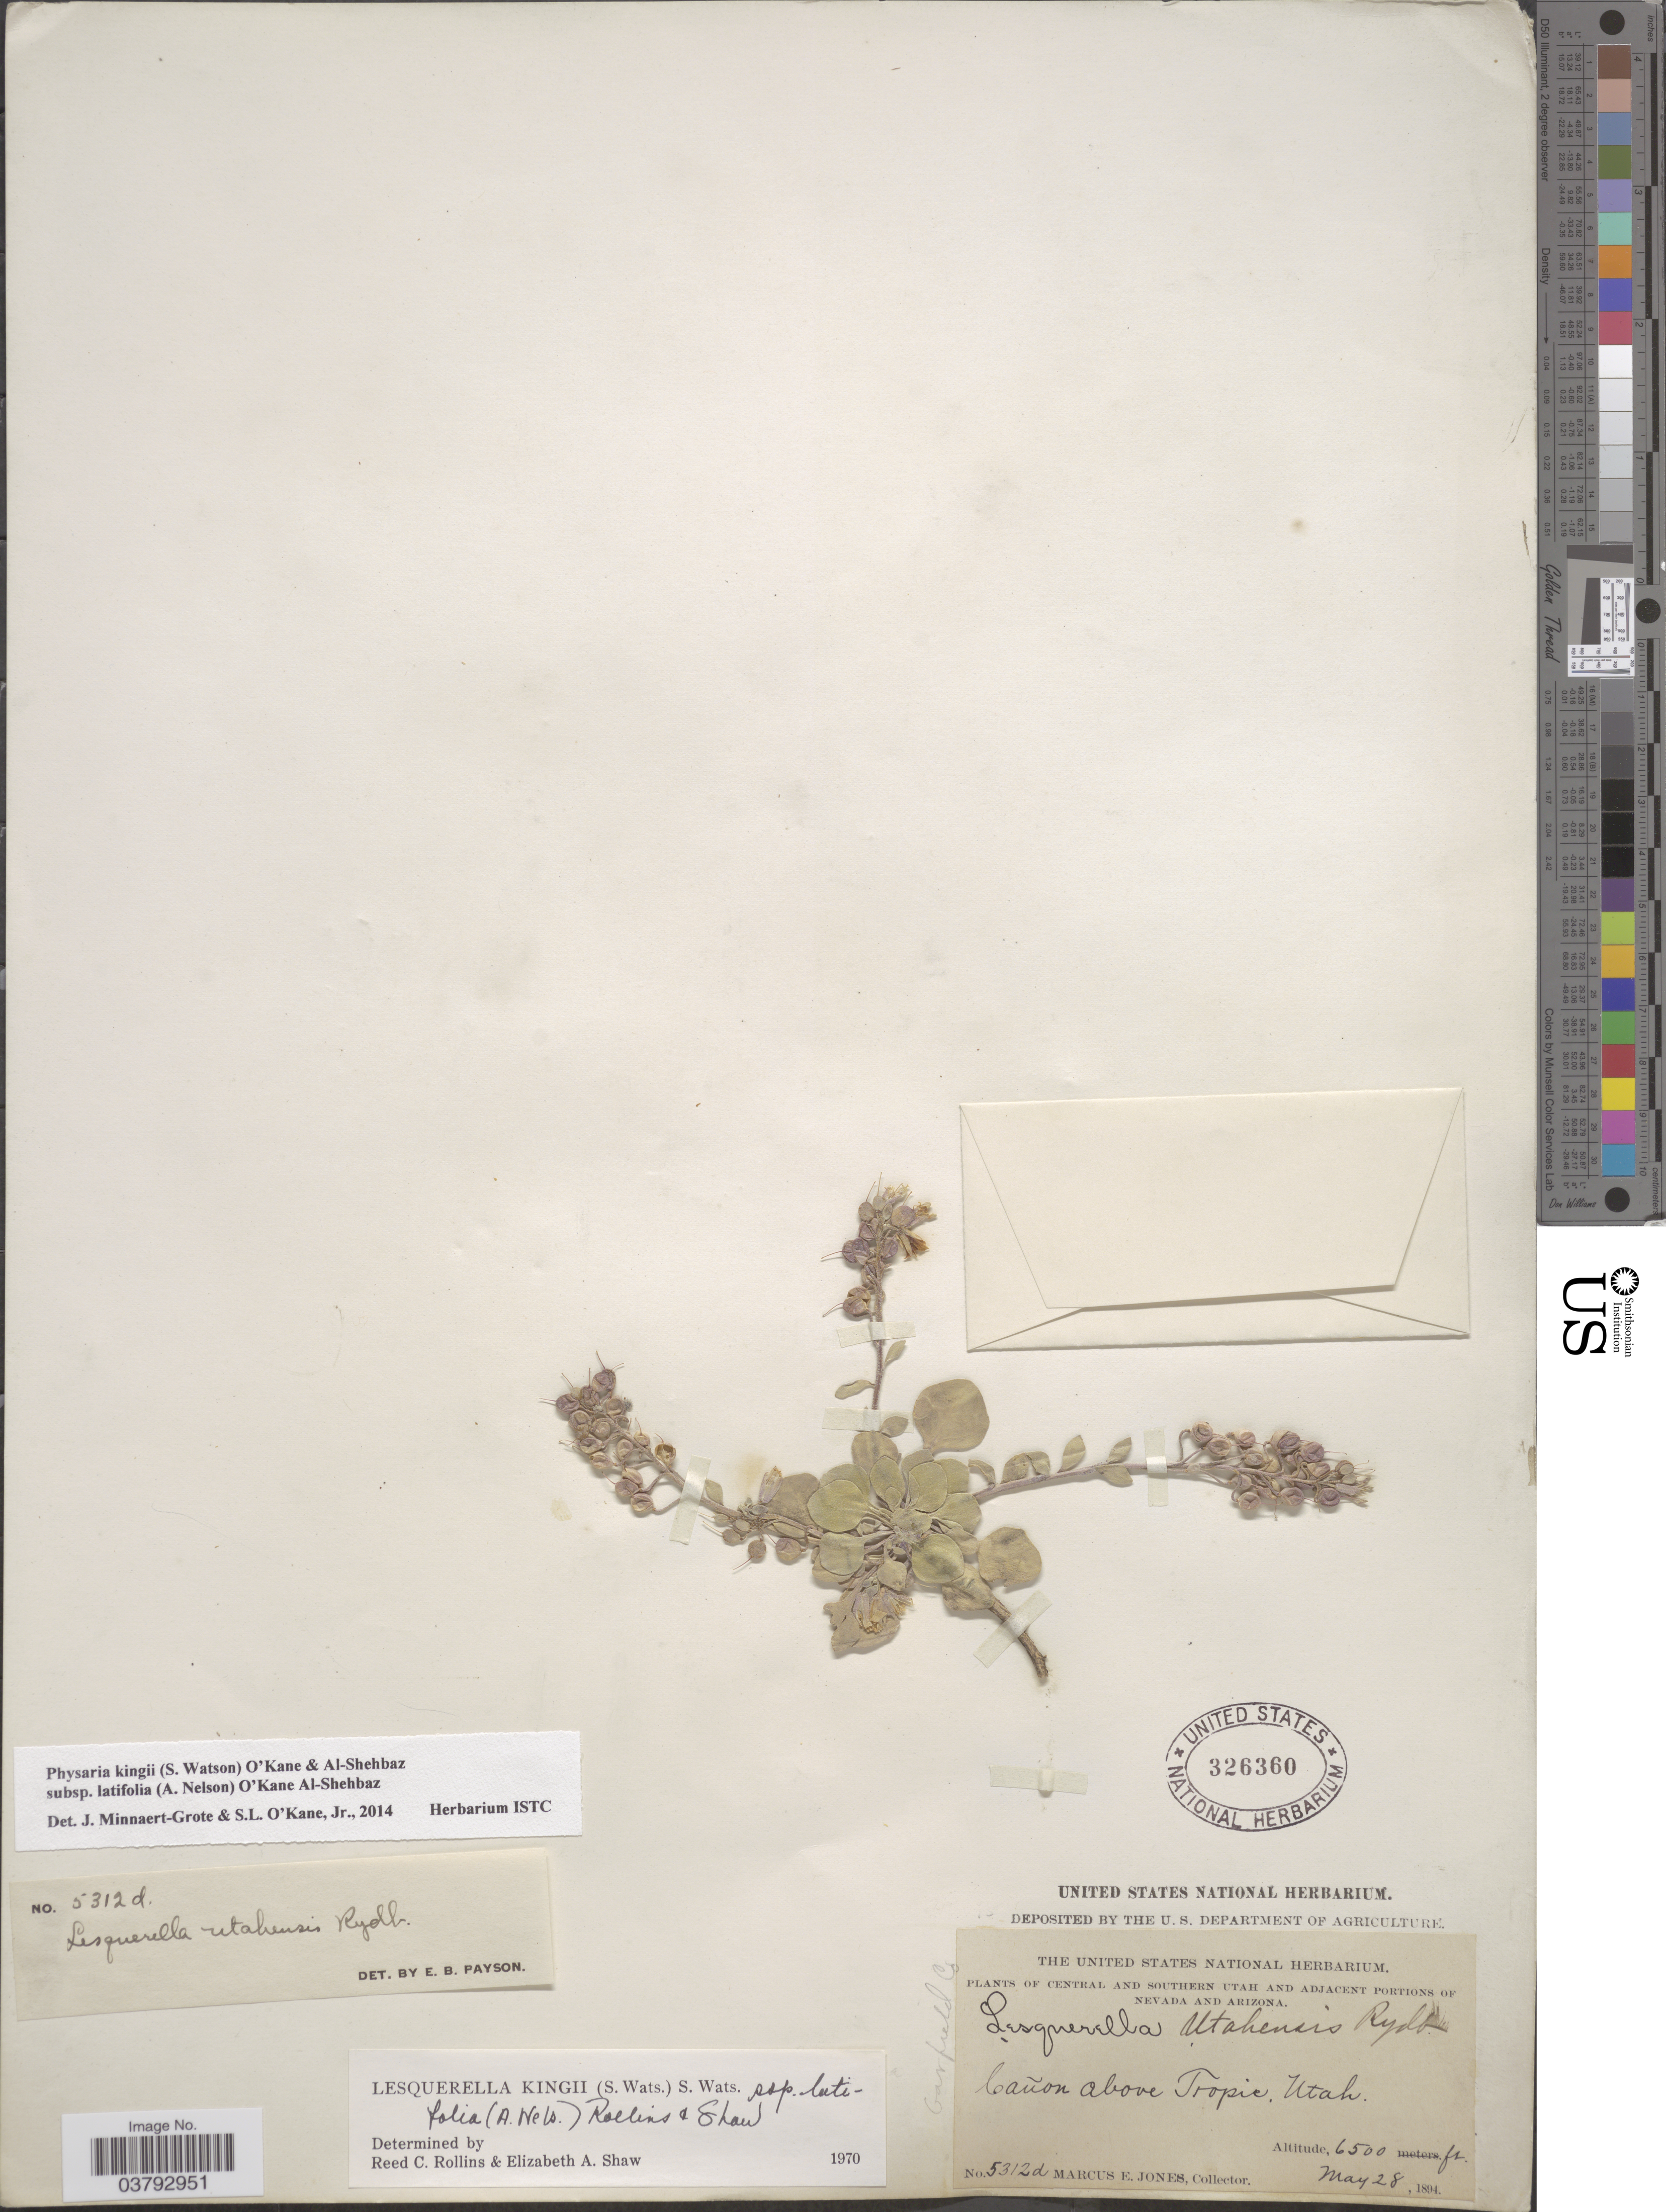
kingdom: Plantae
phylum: Tracheophyta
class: Magnoliopsida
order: Brassicales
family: Brassicaceae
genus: Physaria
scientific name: Physaria kingii subsp. latifolia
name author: (A. Nelson) O'Kane & Al-Shehbaz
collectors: M. E. Jones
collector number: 5312d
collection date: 1894-05-28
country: United States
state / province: Utah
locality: Central and Southern Utah. Cañon above Tropic.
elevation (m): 1981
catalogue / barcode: US 326360